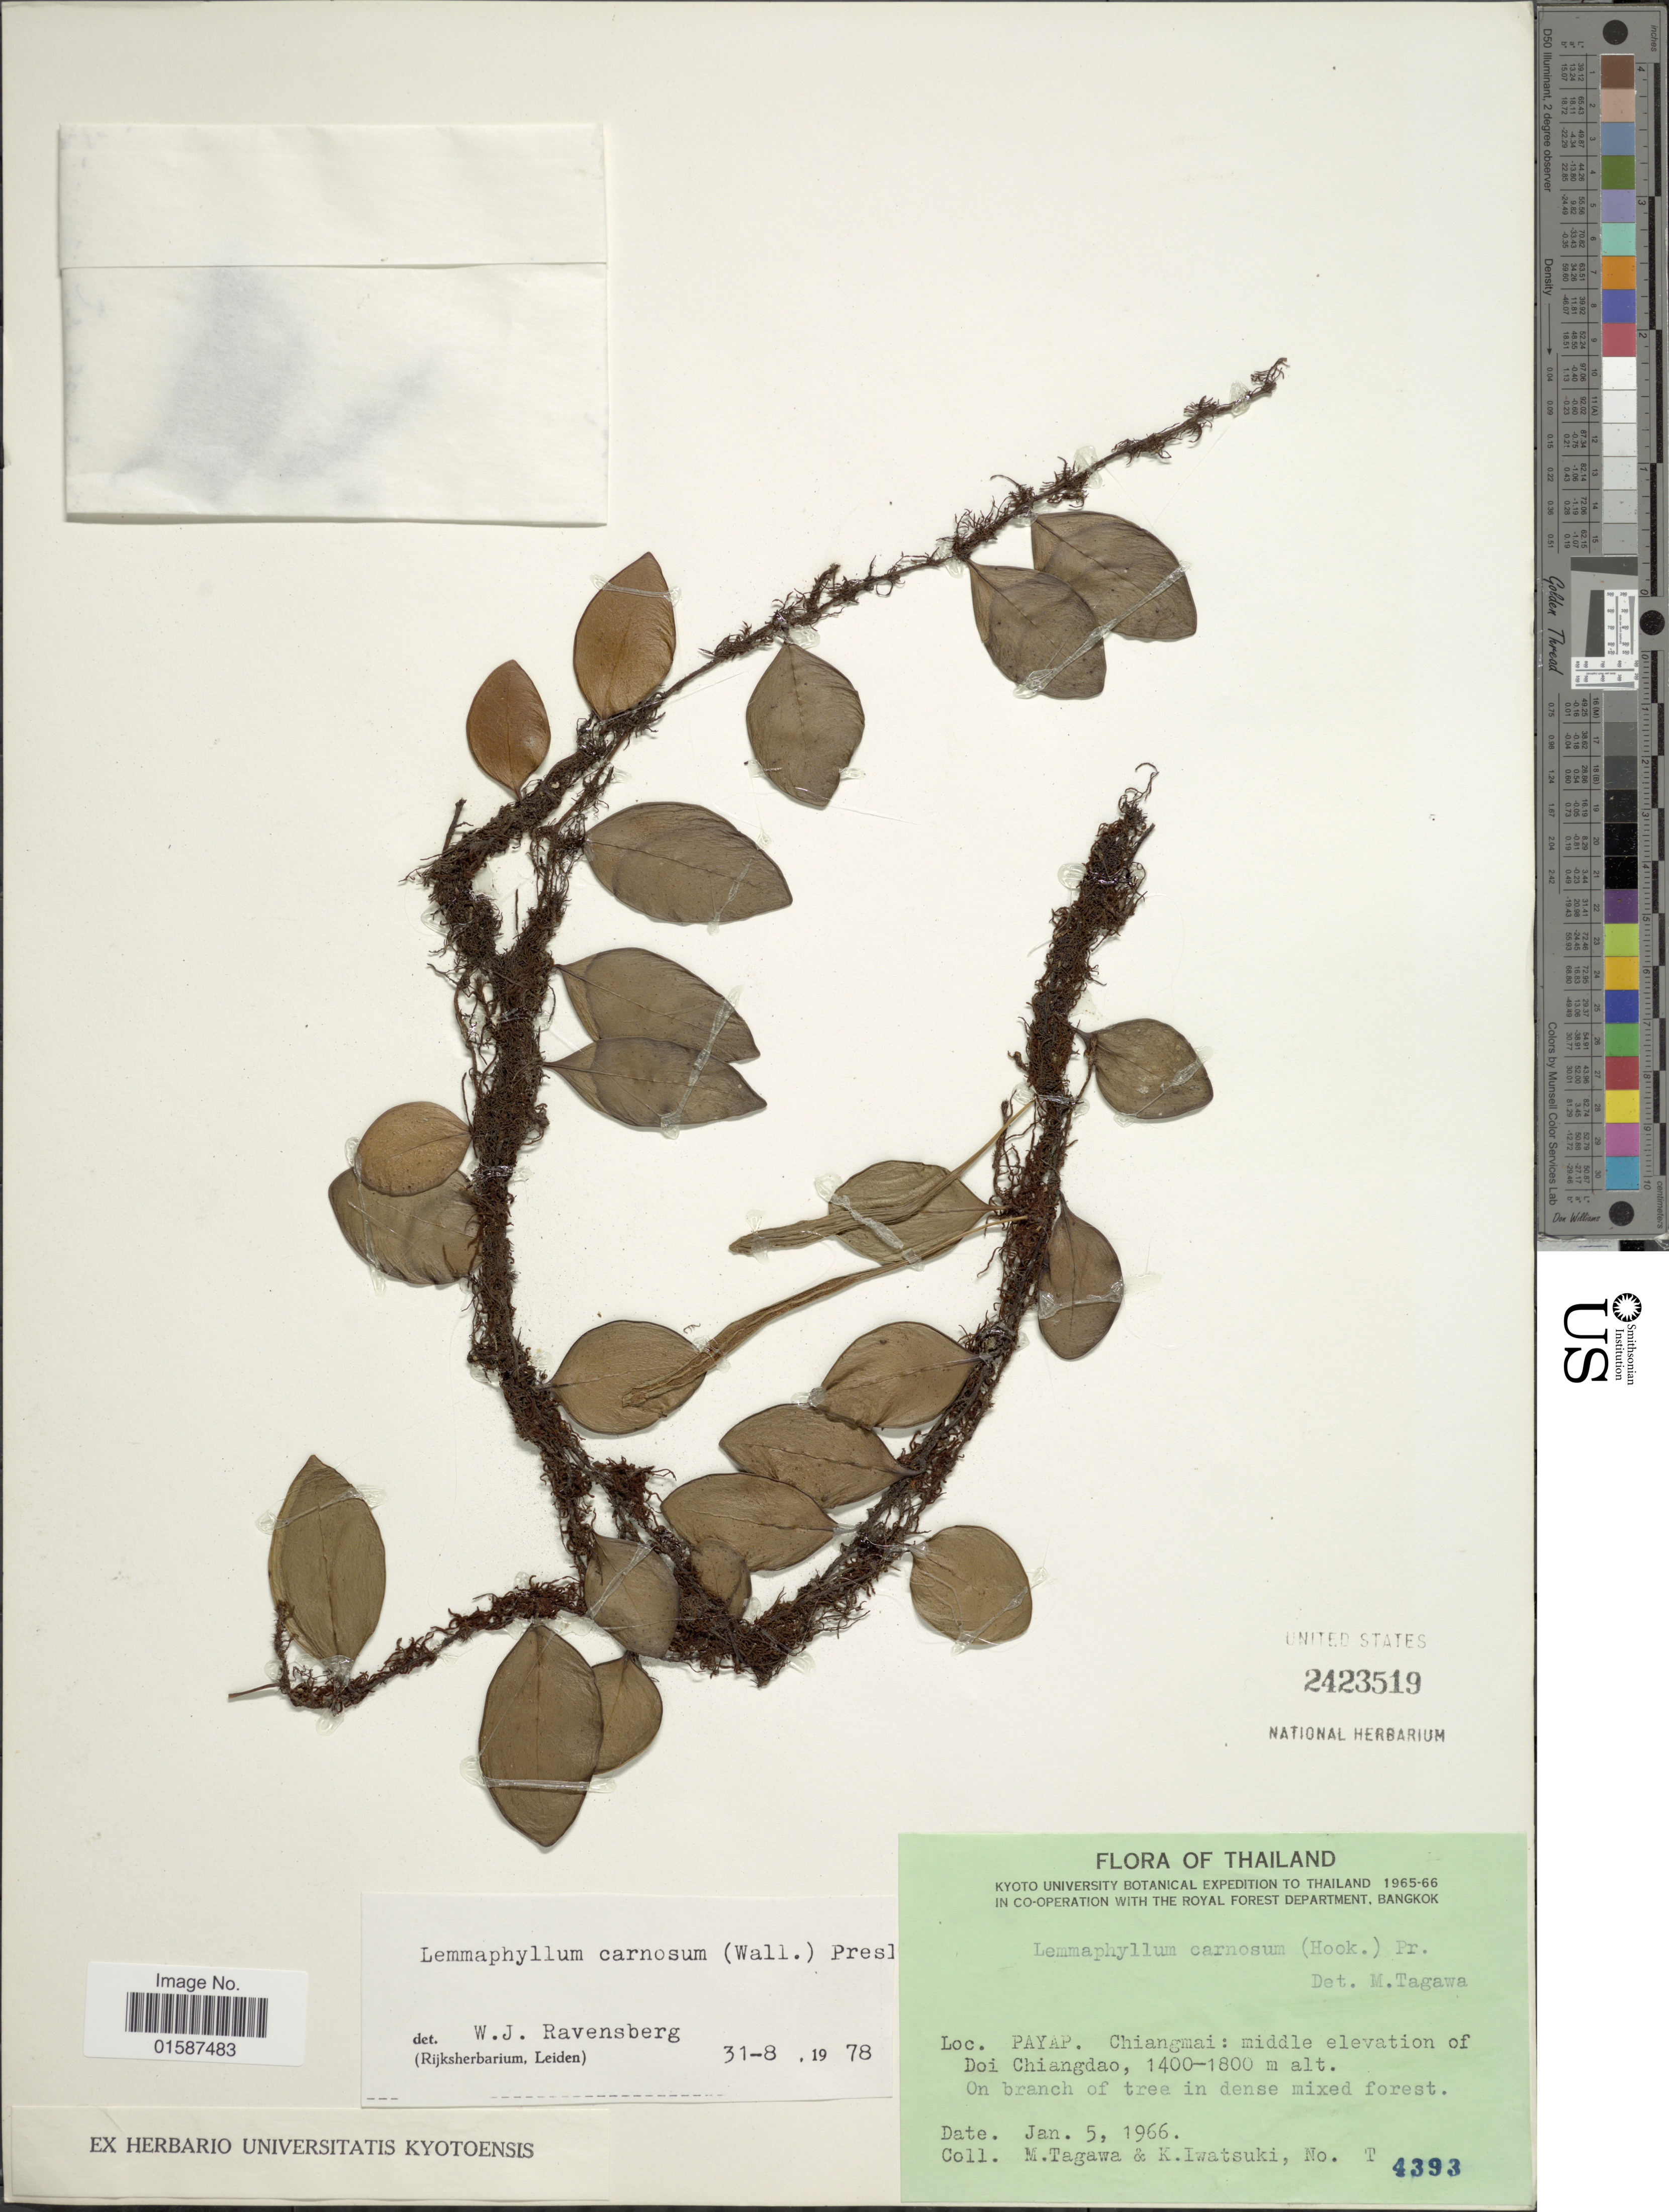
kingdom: Plantae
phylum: Tracheophyta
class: Polypodiopsida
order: Polypodiales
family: Polypodiaceae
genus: Lemmaphyllum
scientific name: Lemmaphyllum carnosum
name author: (J. Sm. ex Hook.) C. Presl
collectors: M. Tagawa & K. Iwatsuki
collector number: T4393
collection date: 1966-01-05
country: Thailand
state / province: Chiang Mai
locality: Payap, Chiangmai: middle elevation of Doi Chiangdao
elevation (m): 1400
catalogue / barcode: US 2423519